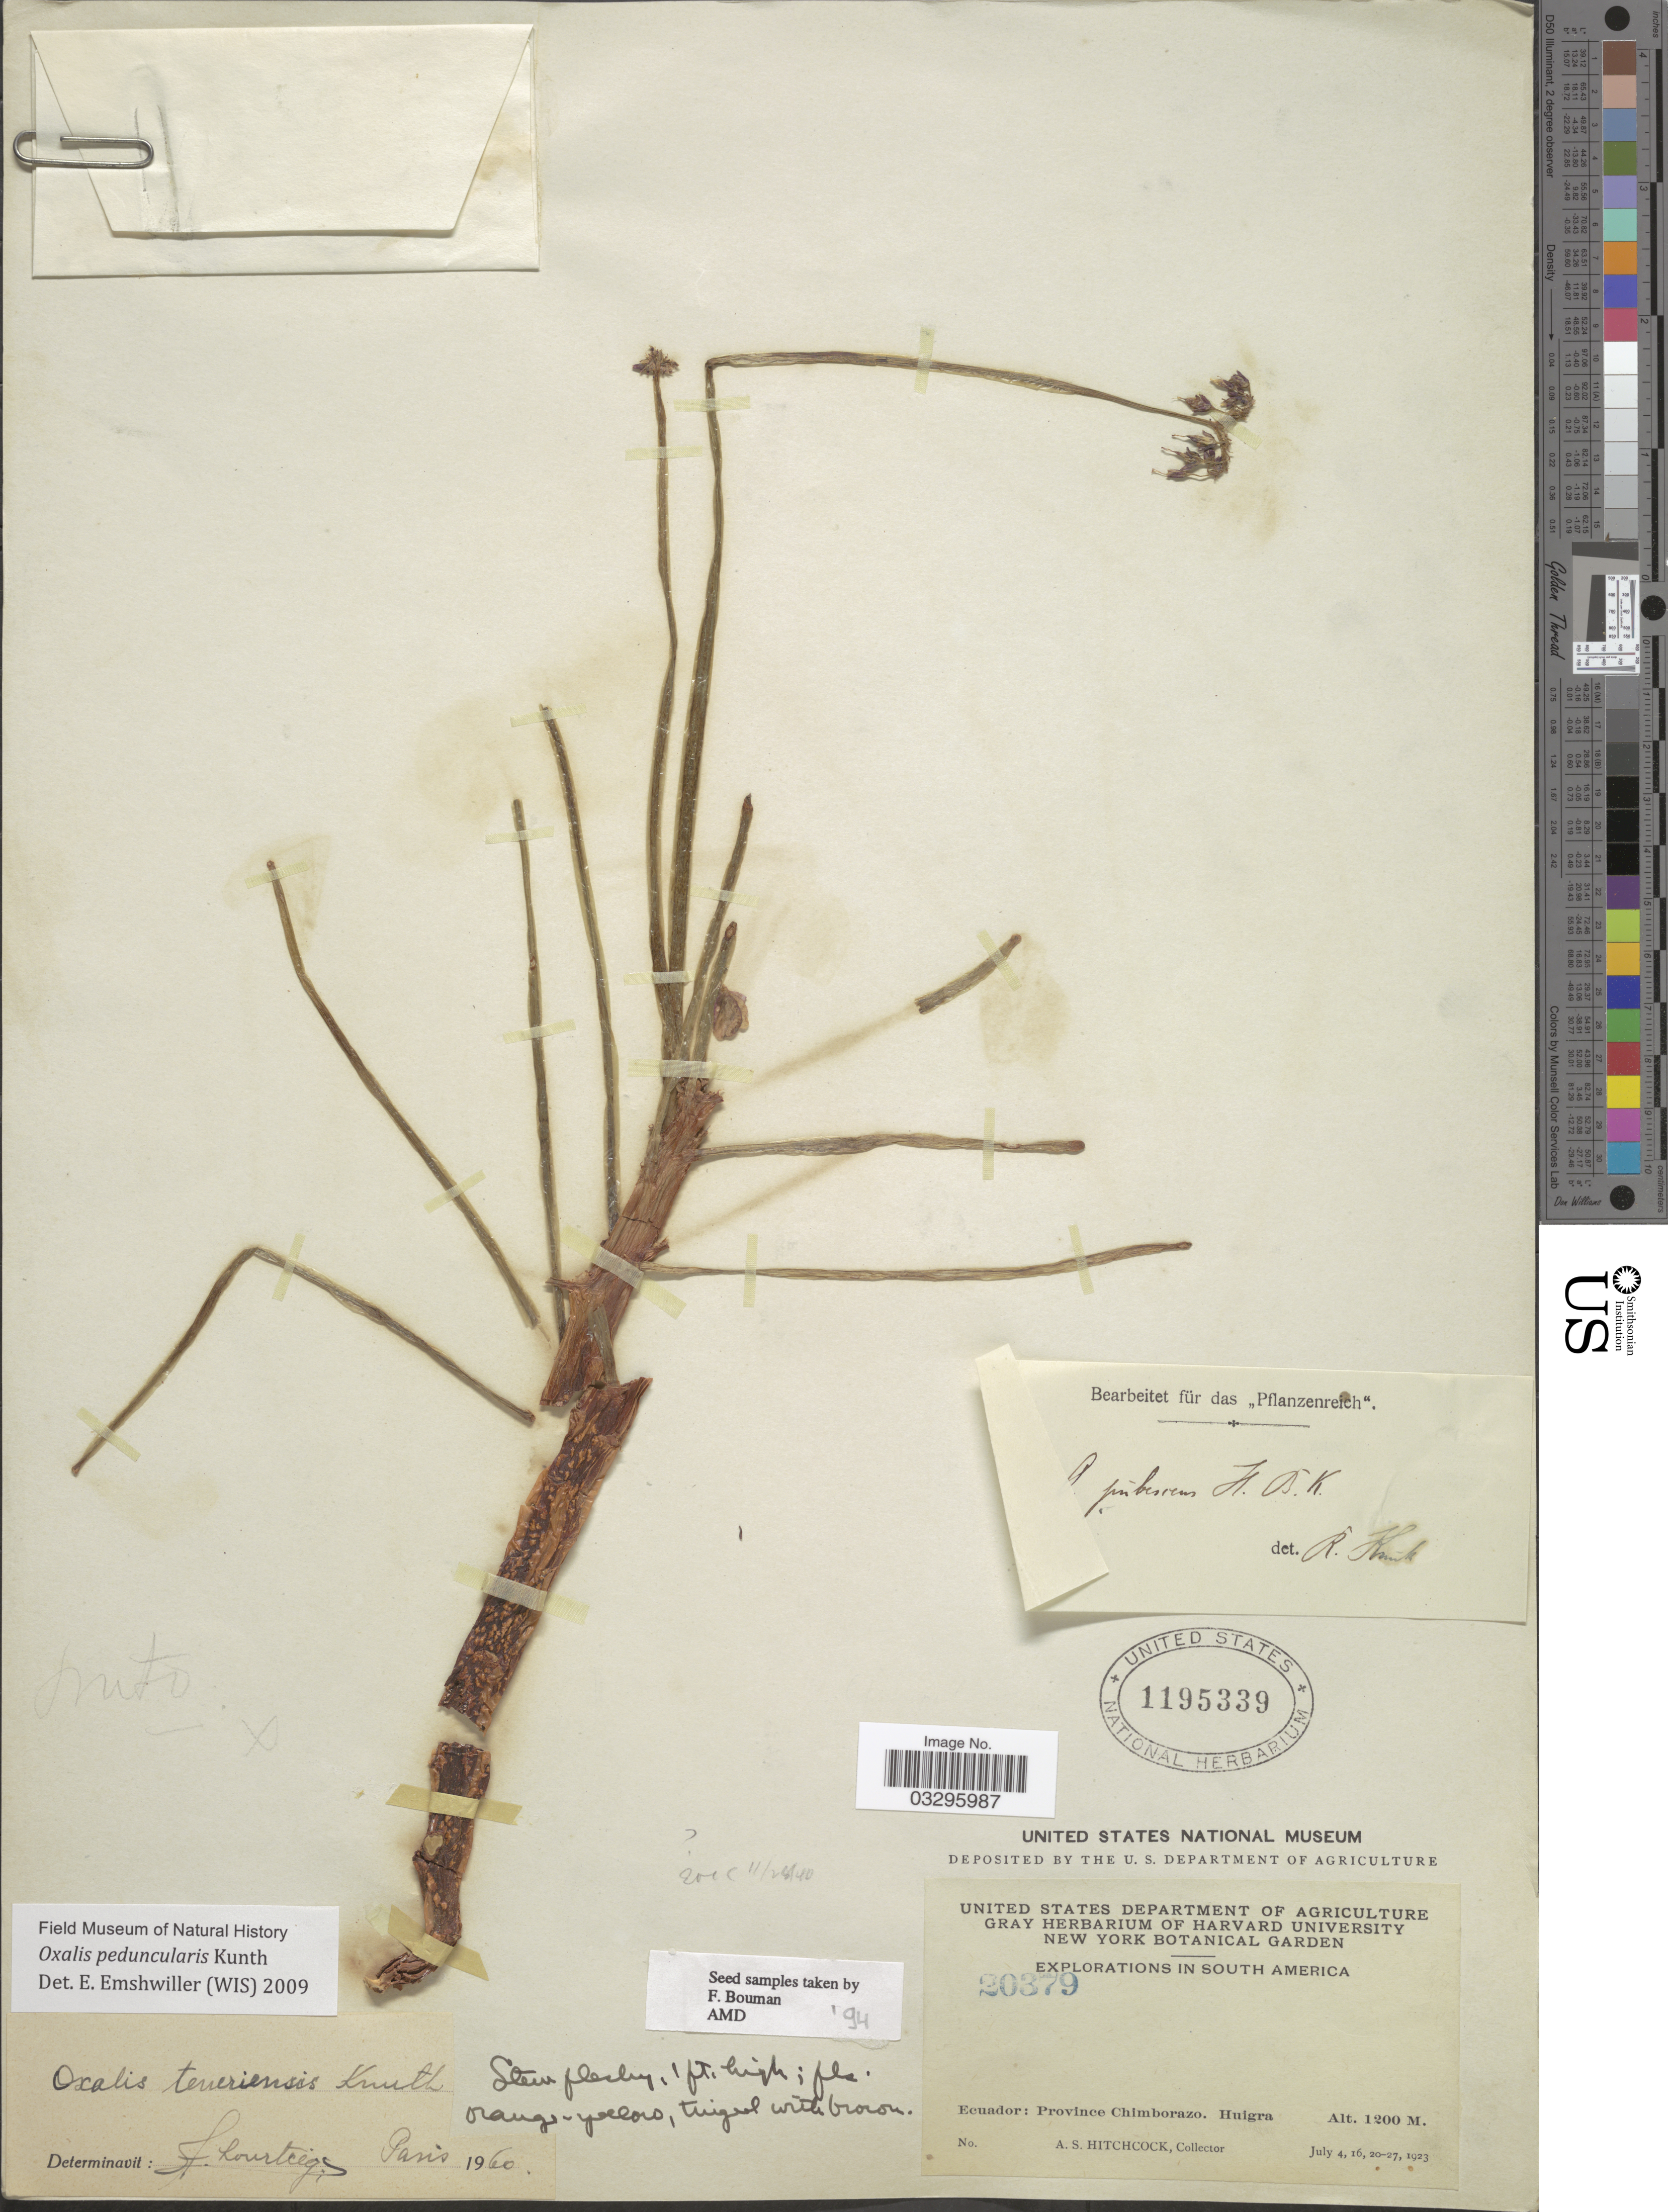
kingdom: Plantae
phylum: Tracheophyta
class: Magnoliopsida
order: Oxalidales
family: Oxalidaceae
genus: Oxalis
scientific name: Oxalis peduncularis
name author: Kunth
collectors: A. S. Hitchcock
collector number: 20379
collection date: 1923-07-04/1923-07-27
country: Ecuador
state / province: Chimborazo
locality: Huigra.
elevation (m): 1200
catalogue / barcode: US 1195339